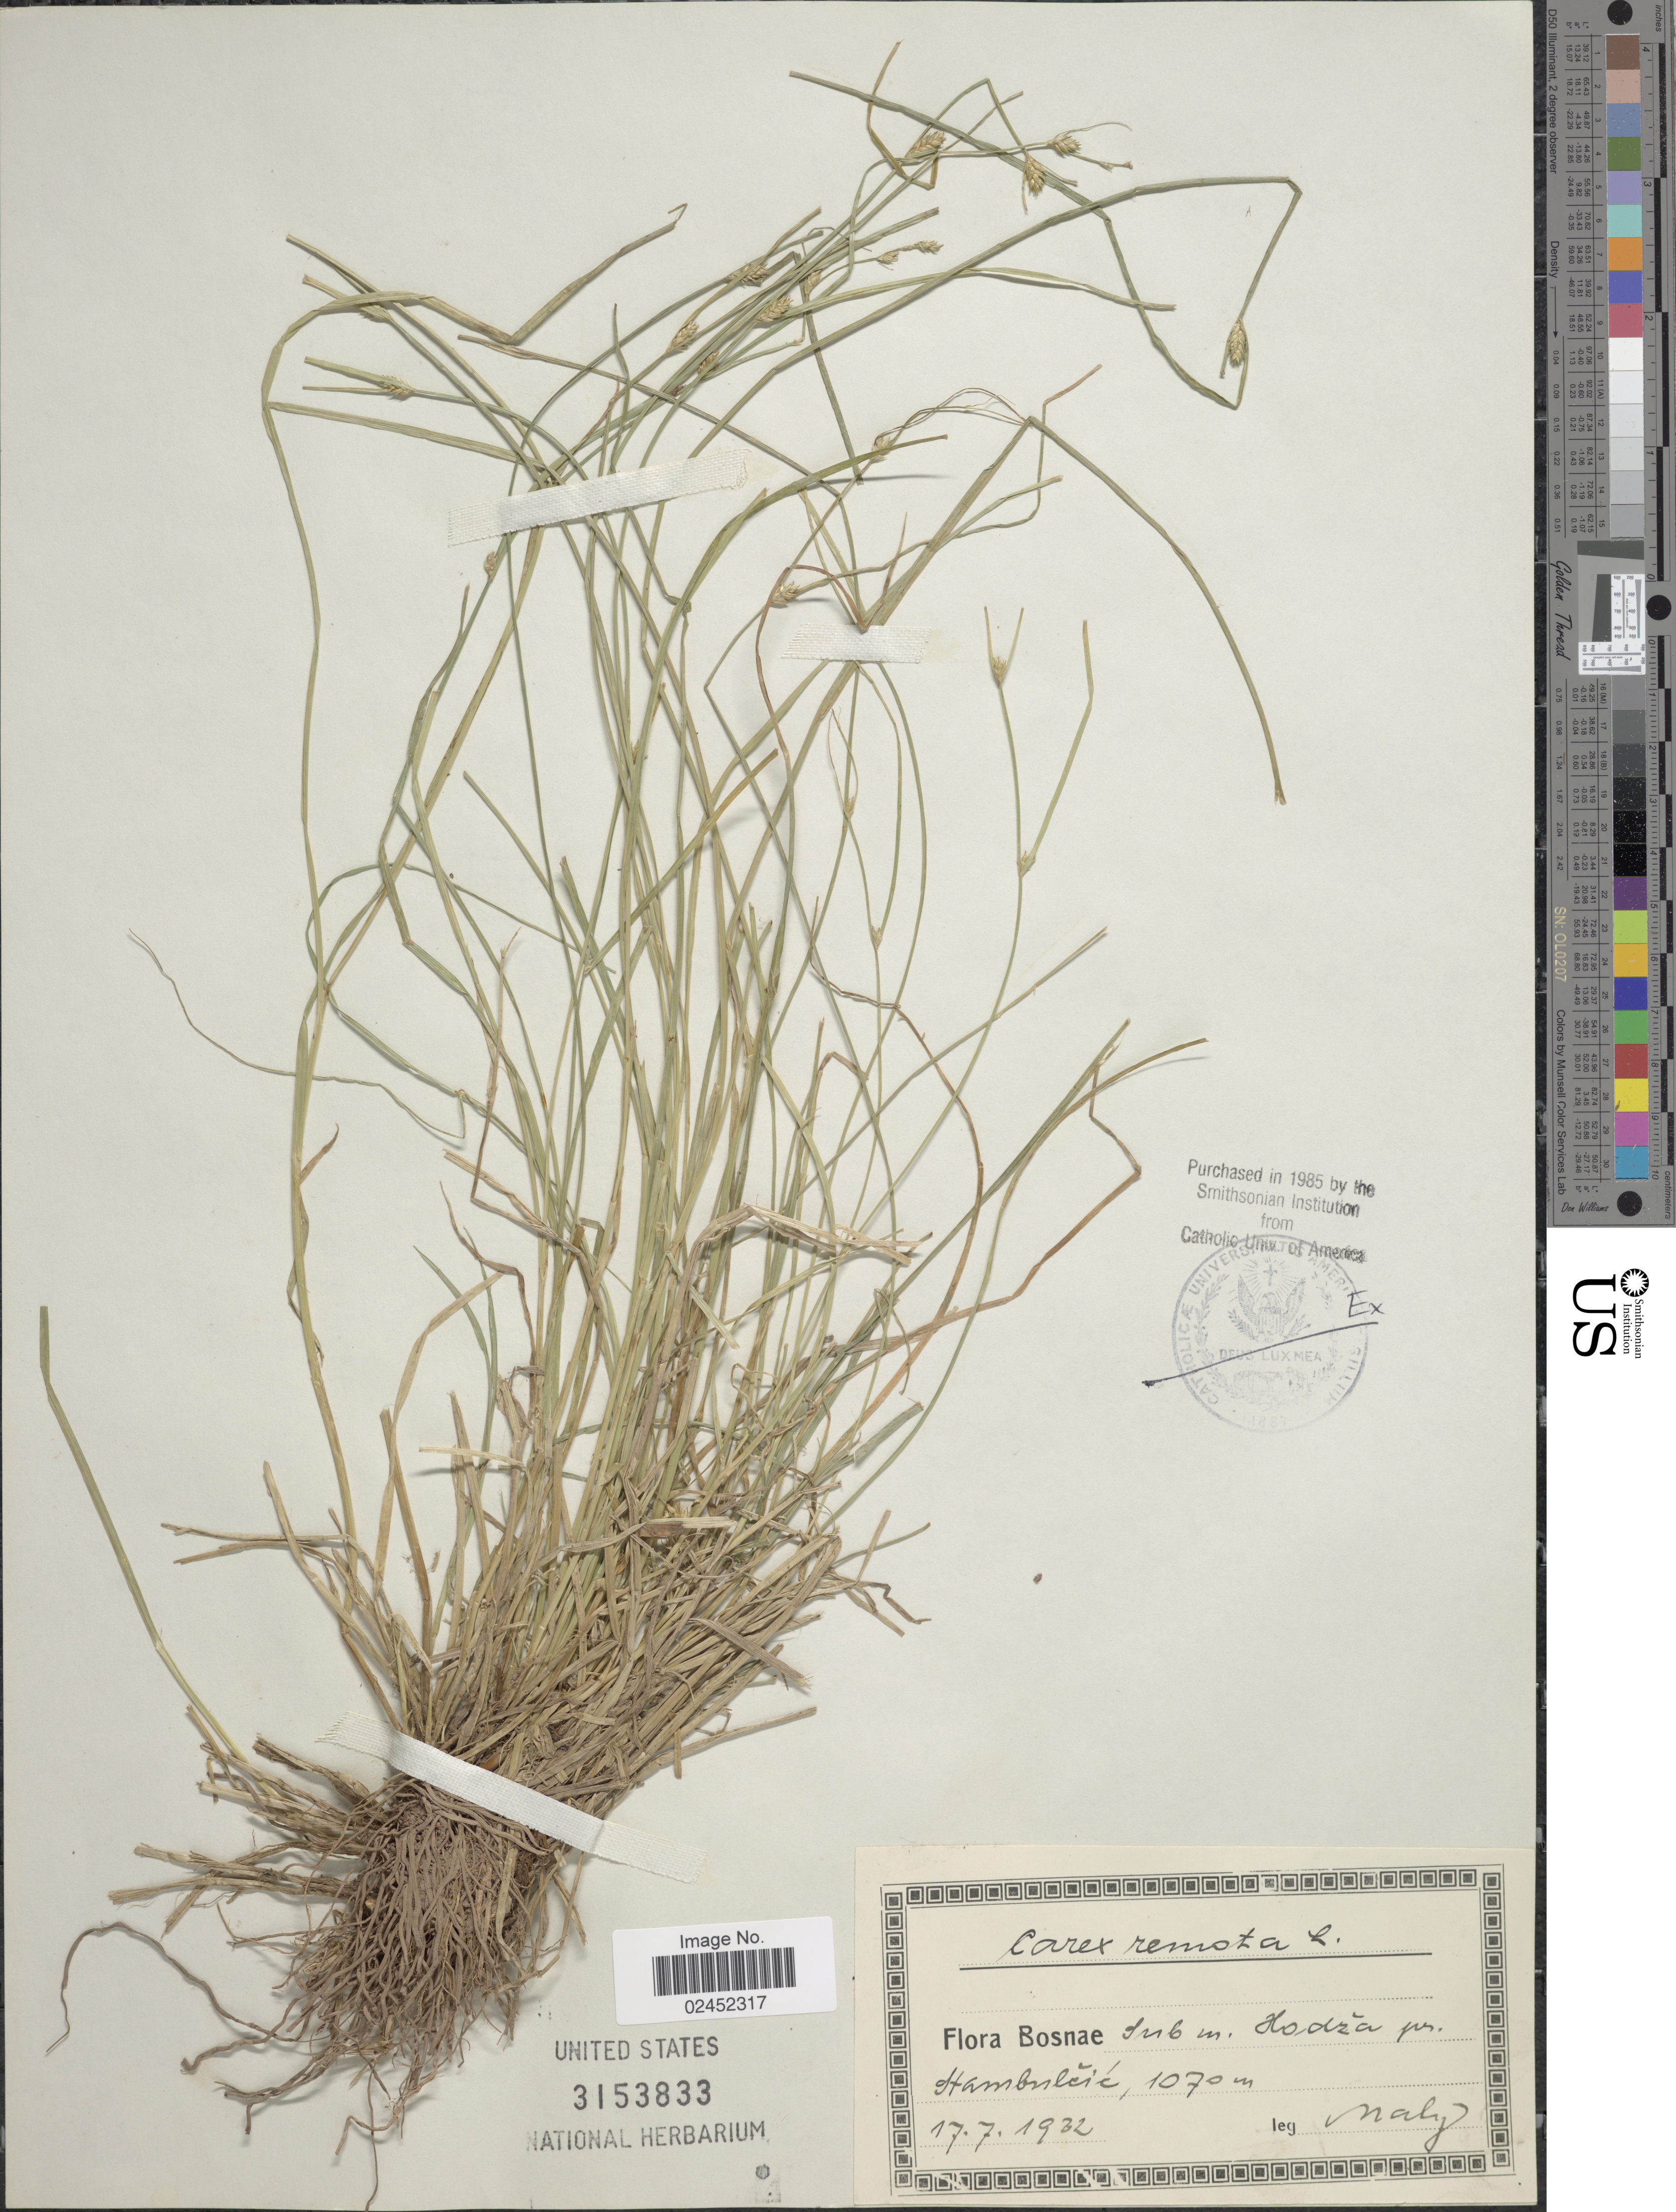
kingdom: Plantae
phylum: Tracheophyta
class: Liliopsida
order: Poales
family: Cyperaceae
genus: Carex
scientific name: Carex remota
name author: L.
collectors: -. Maly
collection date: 1932-07-17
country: Bosnia and Herzegovina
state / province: Srpska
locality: Bosnae Sub. m. Hodza pr. Hambulčić. [interpreted]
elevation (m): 1070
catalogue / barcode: US 3153833